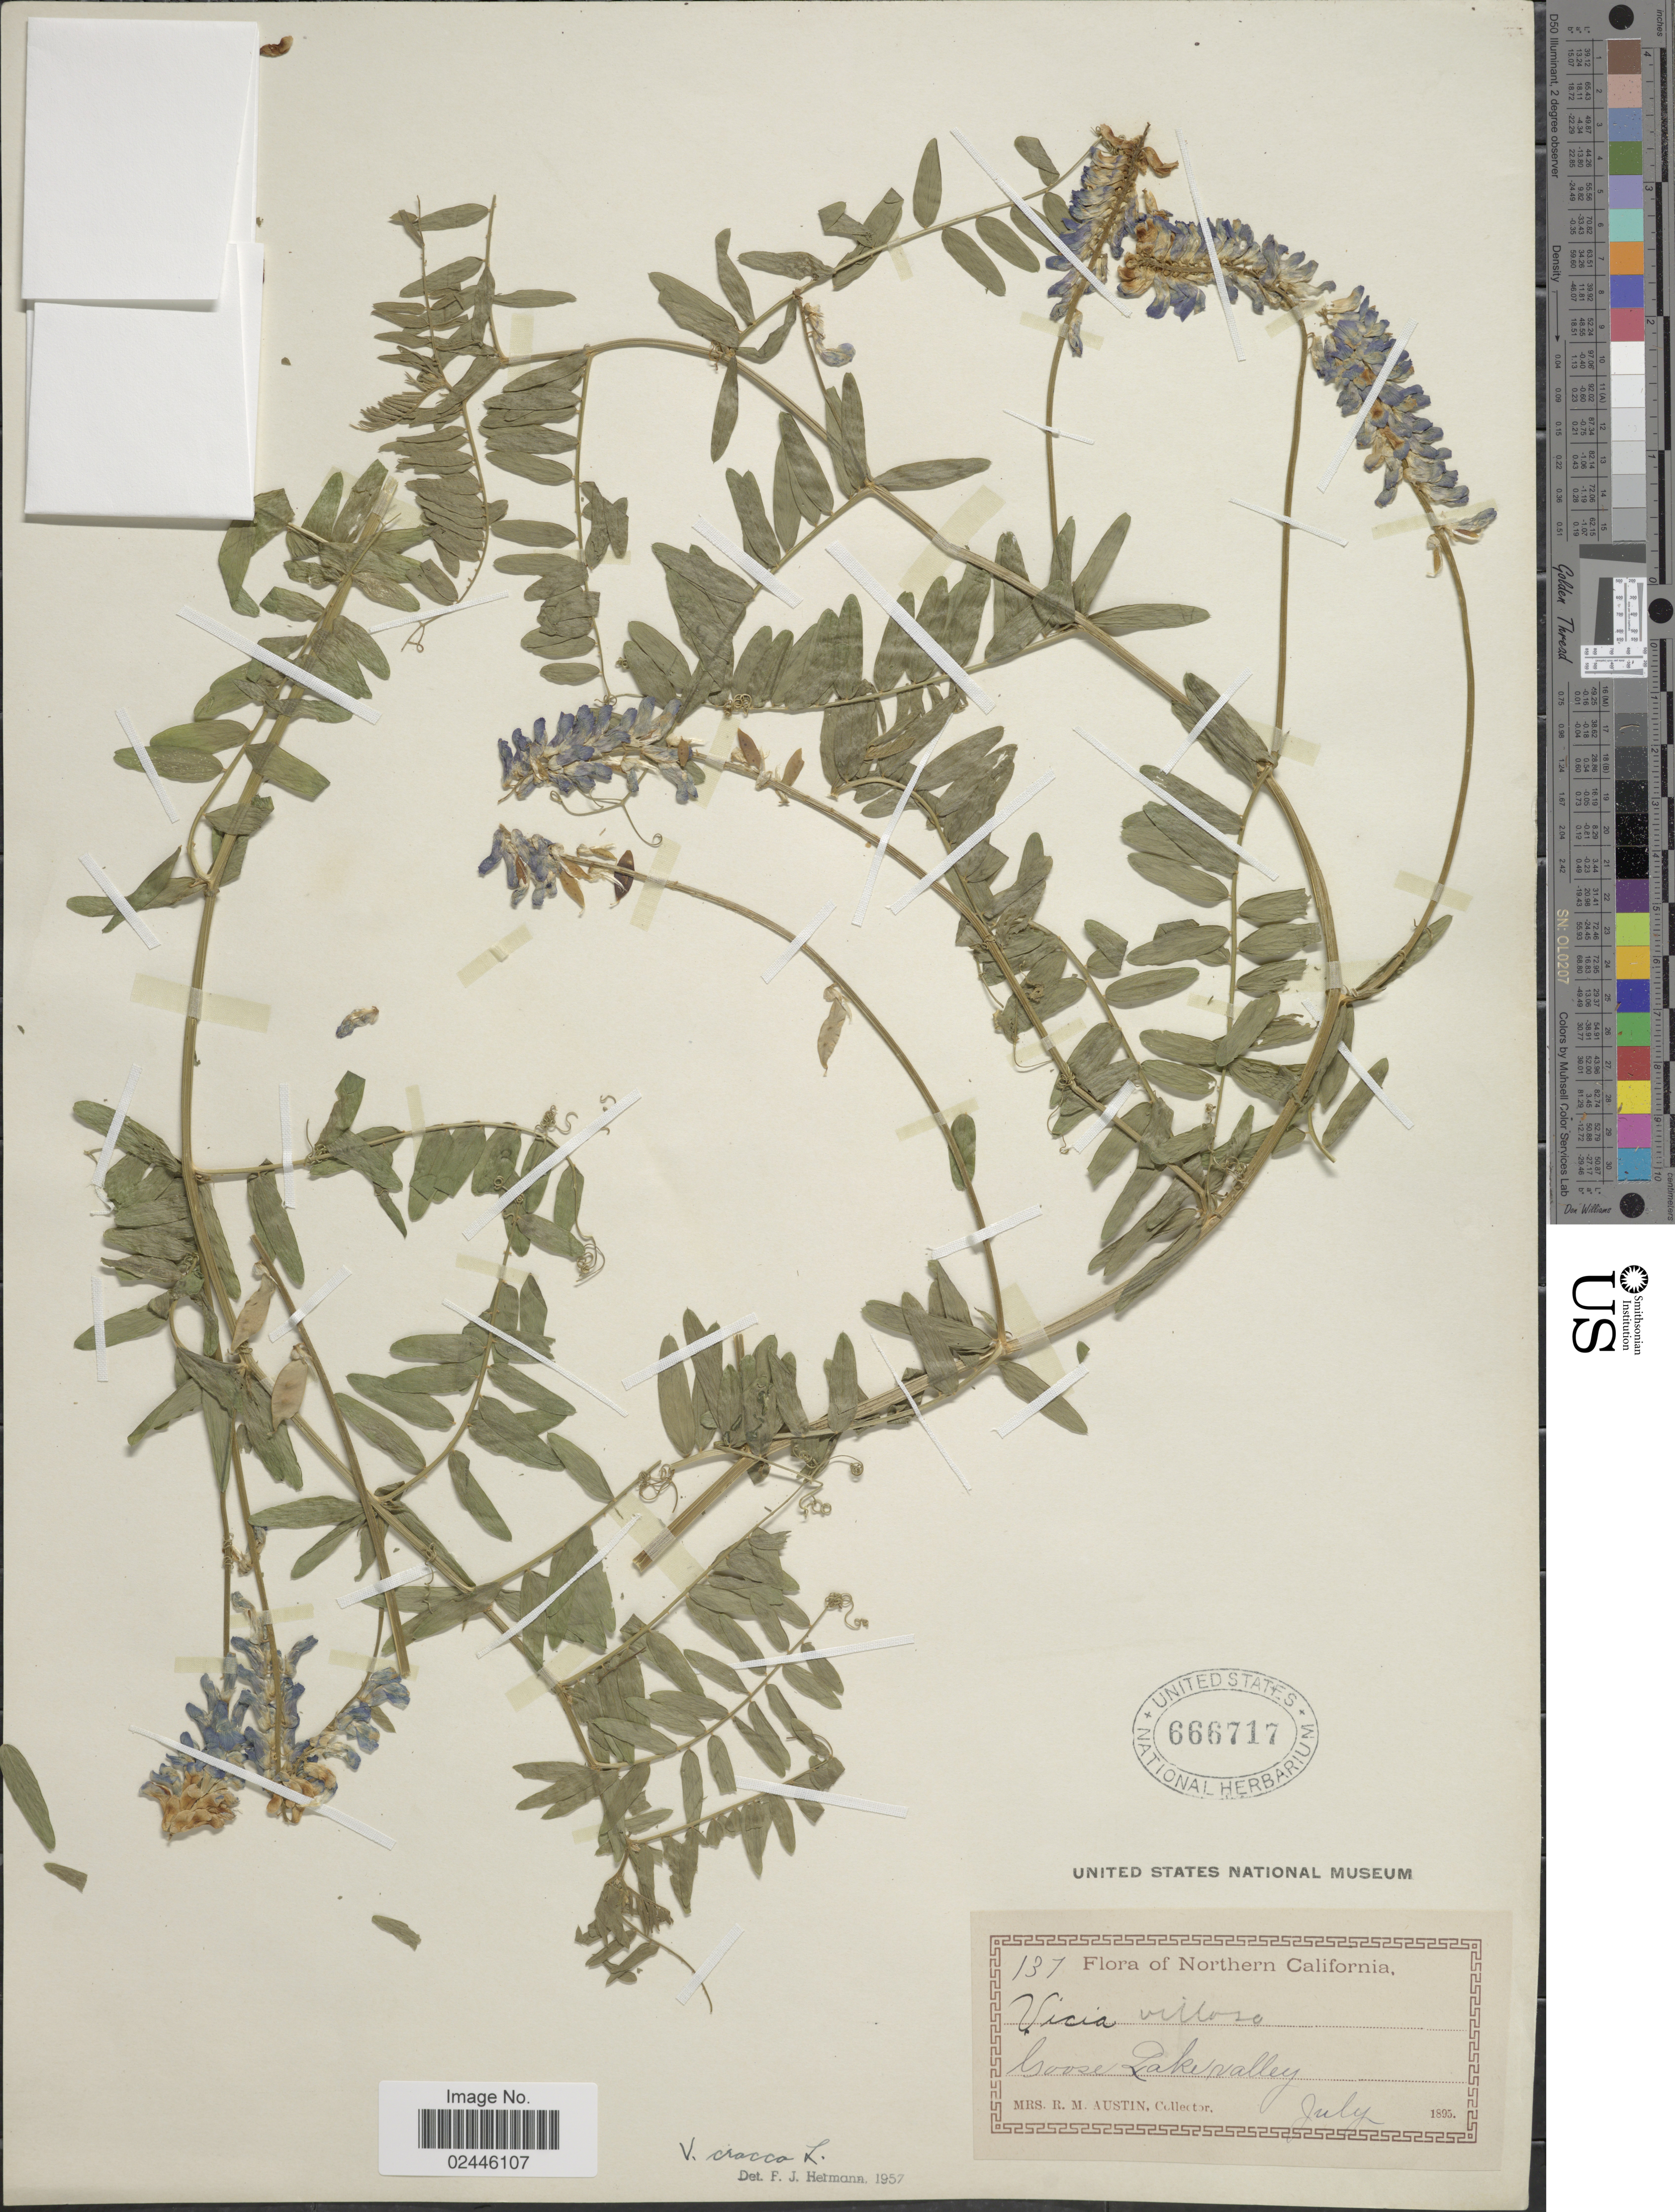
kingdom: Plantae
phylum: Tracheophyta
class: Magnoliopsida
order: Fabales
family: Fabaceae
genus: Vicia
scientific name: Vicia cracca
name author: L.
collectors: R. Austin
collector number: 137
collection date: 1895-07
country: United States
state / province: California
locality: Northern California. Goose Lake Valley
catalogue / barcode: US 666717